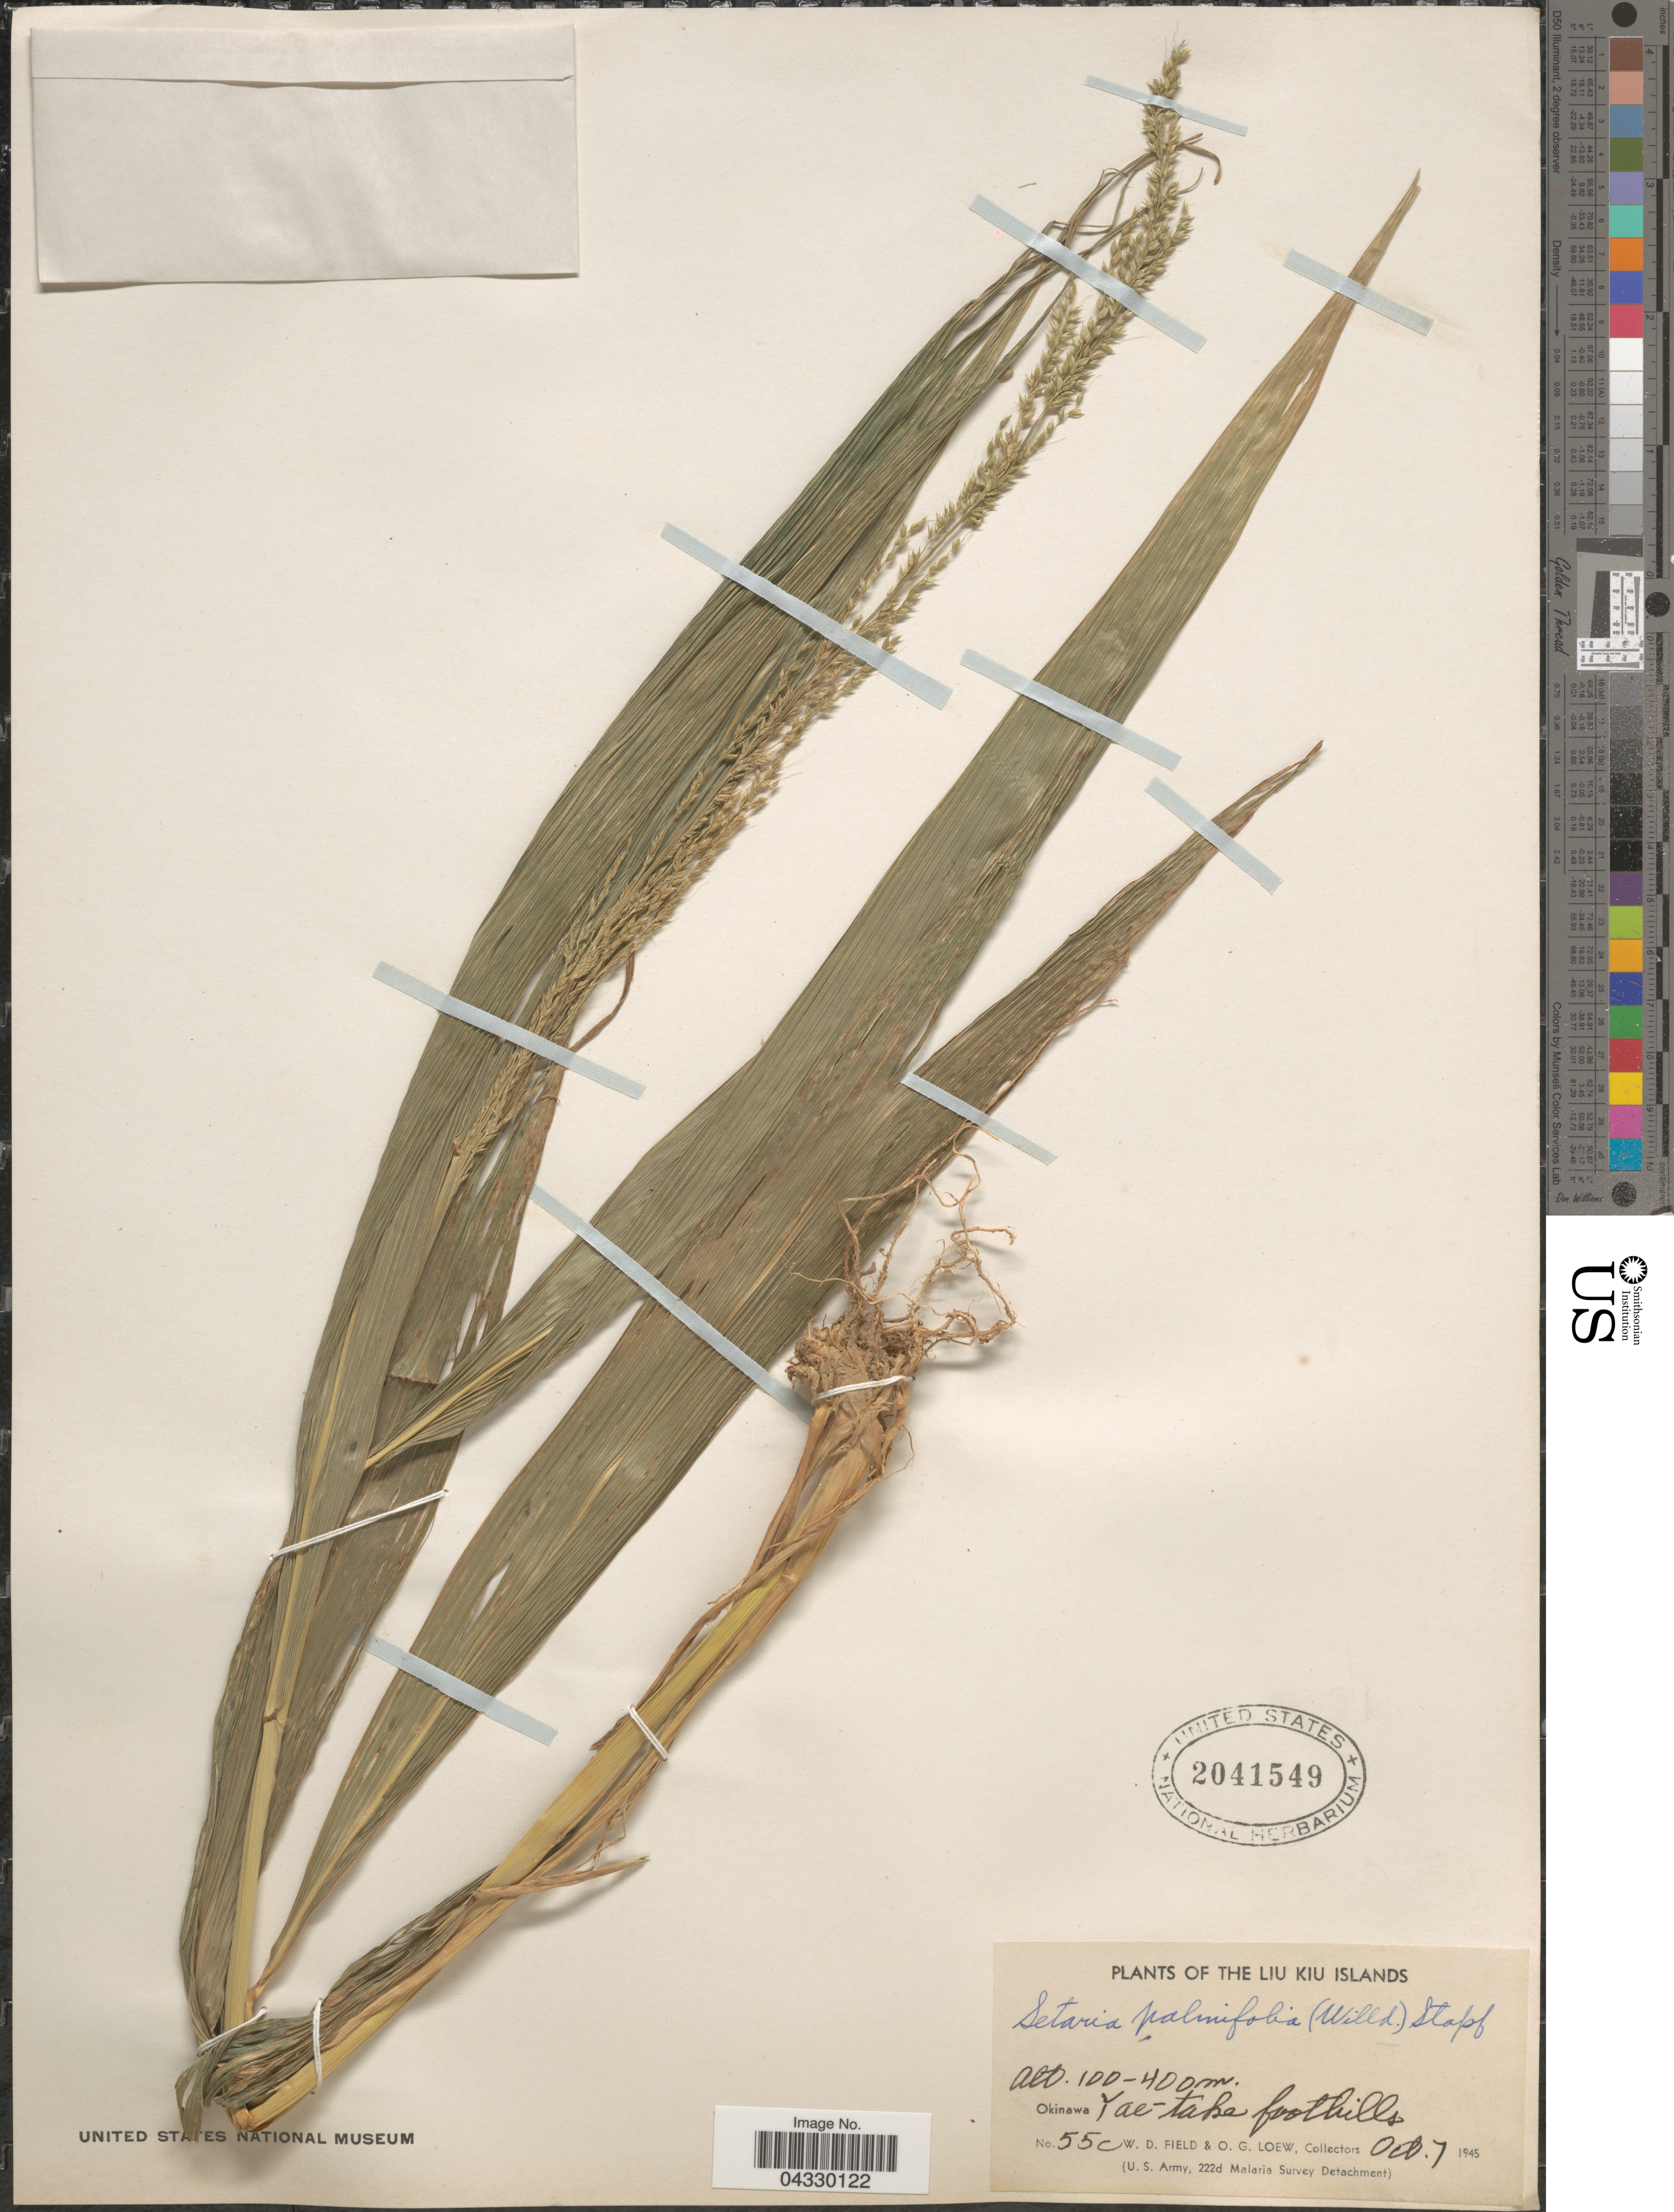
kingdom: Plantae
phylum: Tracheophyta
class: Liliopsida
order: Poales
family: Poaceae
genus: Setaria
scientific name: Setaria palmifolia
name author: (J. Koenig) Stapf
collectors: W. D. Field & O. G. Loew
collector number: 55c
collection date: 1945-10-07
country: Japan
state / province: Okinawa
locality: The Liu Kiu Islands. Okinawa. Yaétake foothills. (U. S. Army, 222d Malaria Survey Detachment).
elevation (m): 100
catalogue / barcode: US 2041549